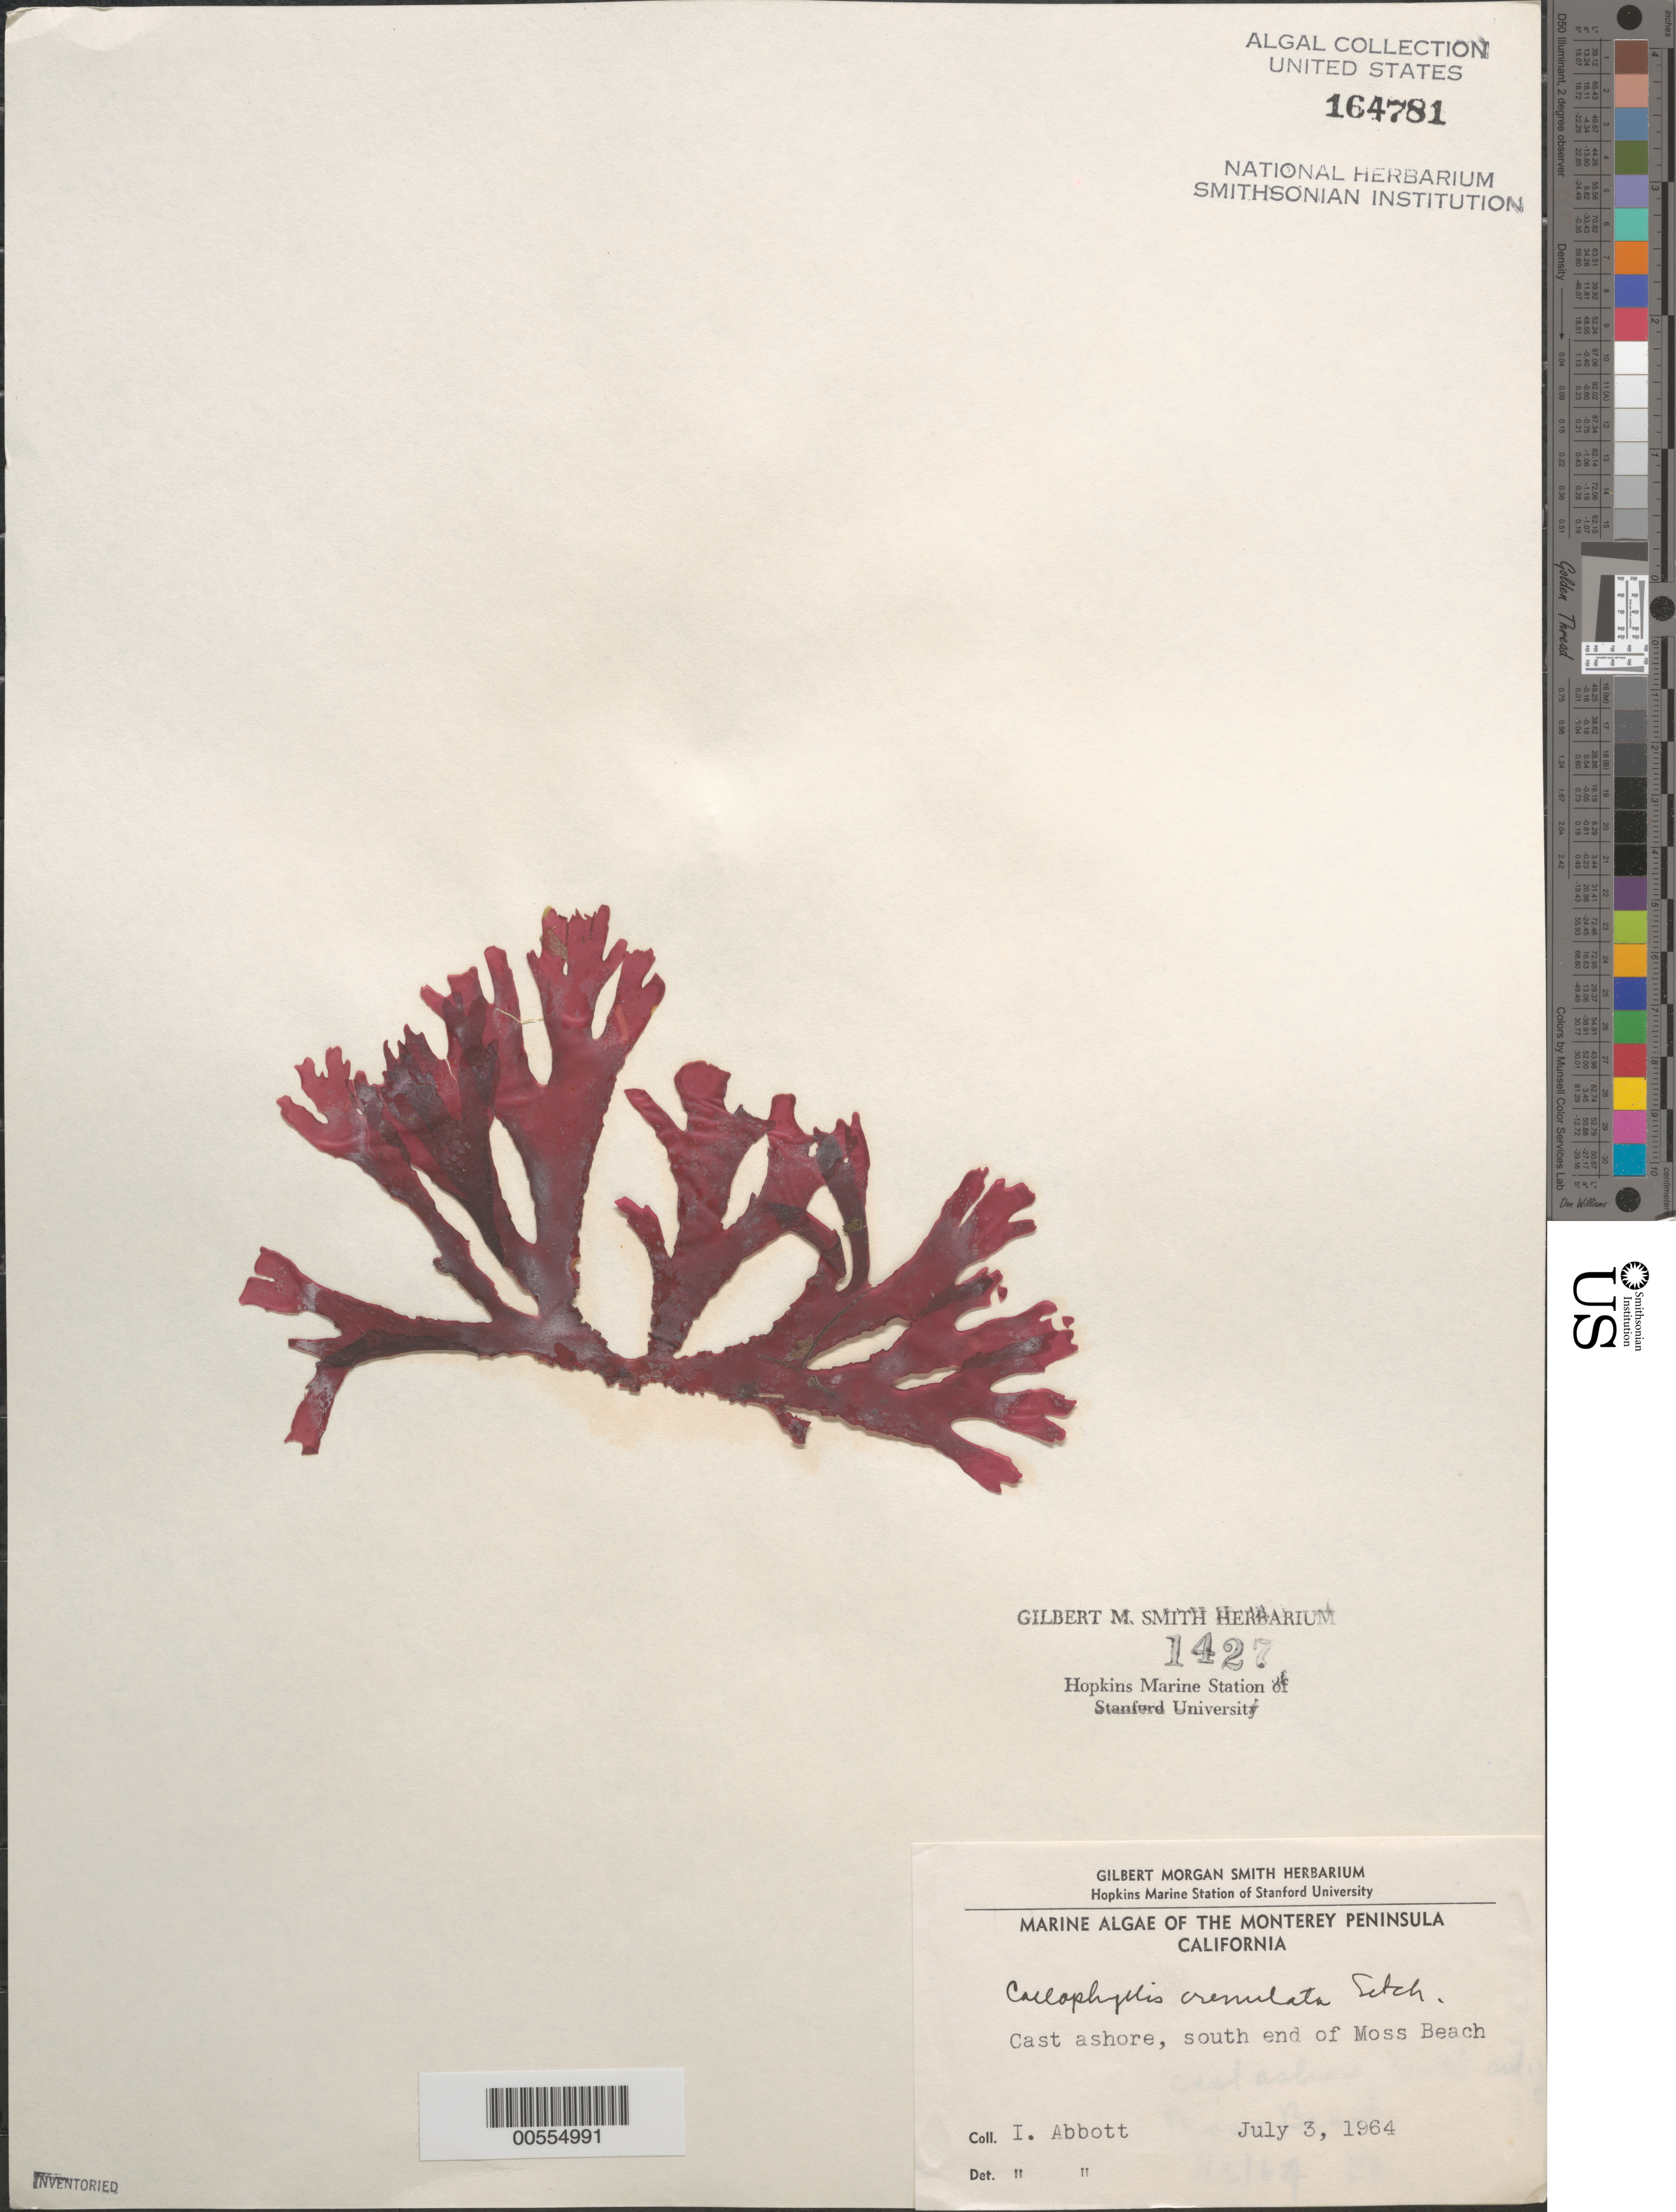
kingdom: Plantae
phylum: Rhodophyta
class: Florideophyceae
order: Gigartinales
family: Kallymeniaceae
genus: Callophyllis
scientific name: Callophyllis crenulata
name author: Setch.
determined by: Abbott, Isabella A.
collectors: I. A. Abbott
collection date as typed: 03 Jul 1964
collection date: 1964-07-03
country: United States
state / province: California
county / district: Monterey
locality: Moss Beach, south end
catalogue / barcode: US 164781